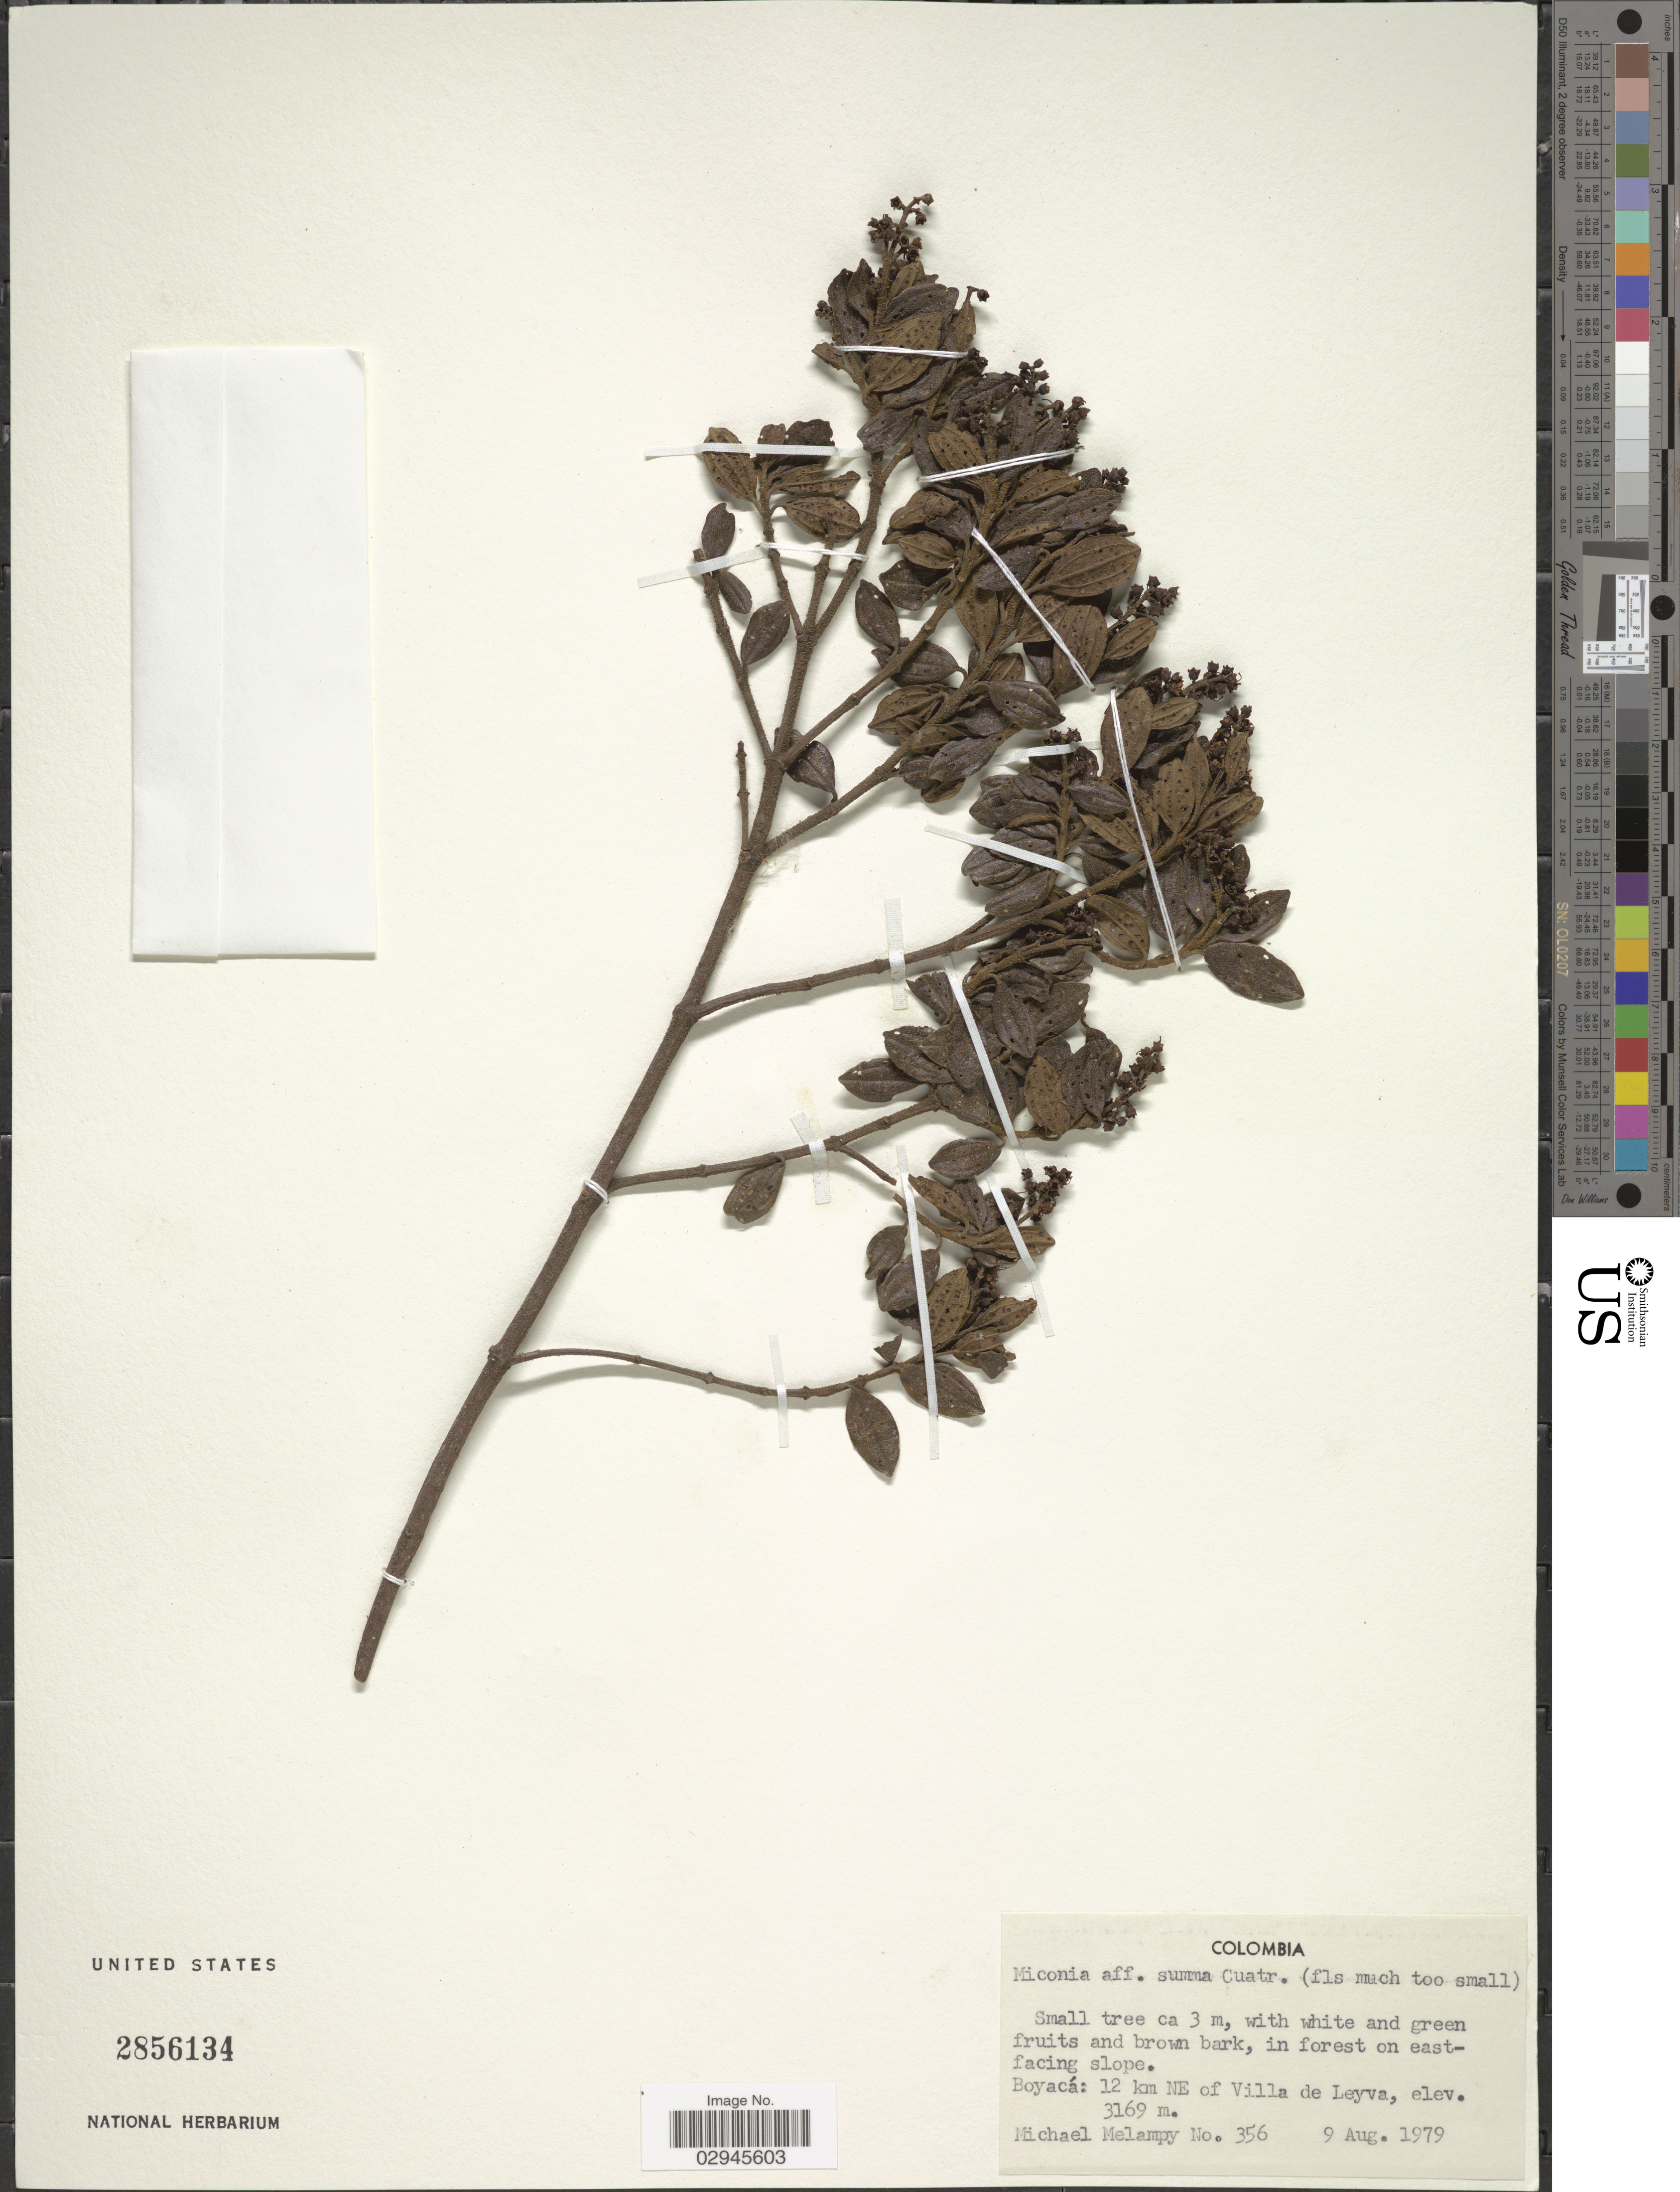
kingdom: Plantae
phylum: Tracheophyta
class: Magnoliopsida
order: Myrtales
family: Melastomataceae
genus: Miconia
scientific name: Miconia sp.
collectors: M. Melampy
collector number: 356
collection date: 1979-08-09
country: Colombia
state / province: Boyacá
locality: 12 km NE of Villa de Leyva.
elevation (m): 3169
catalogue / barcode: US 2856134